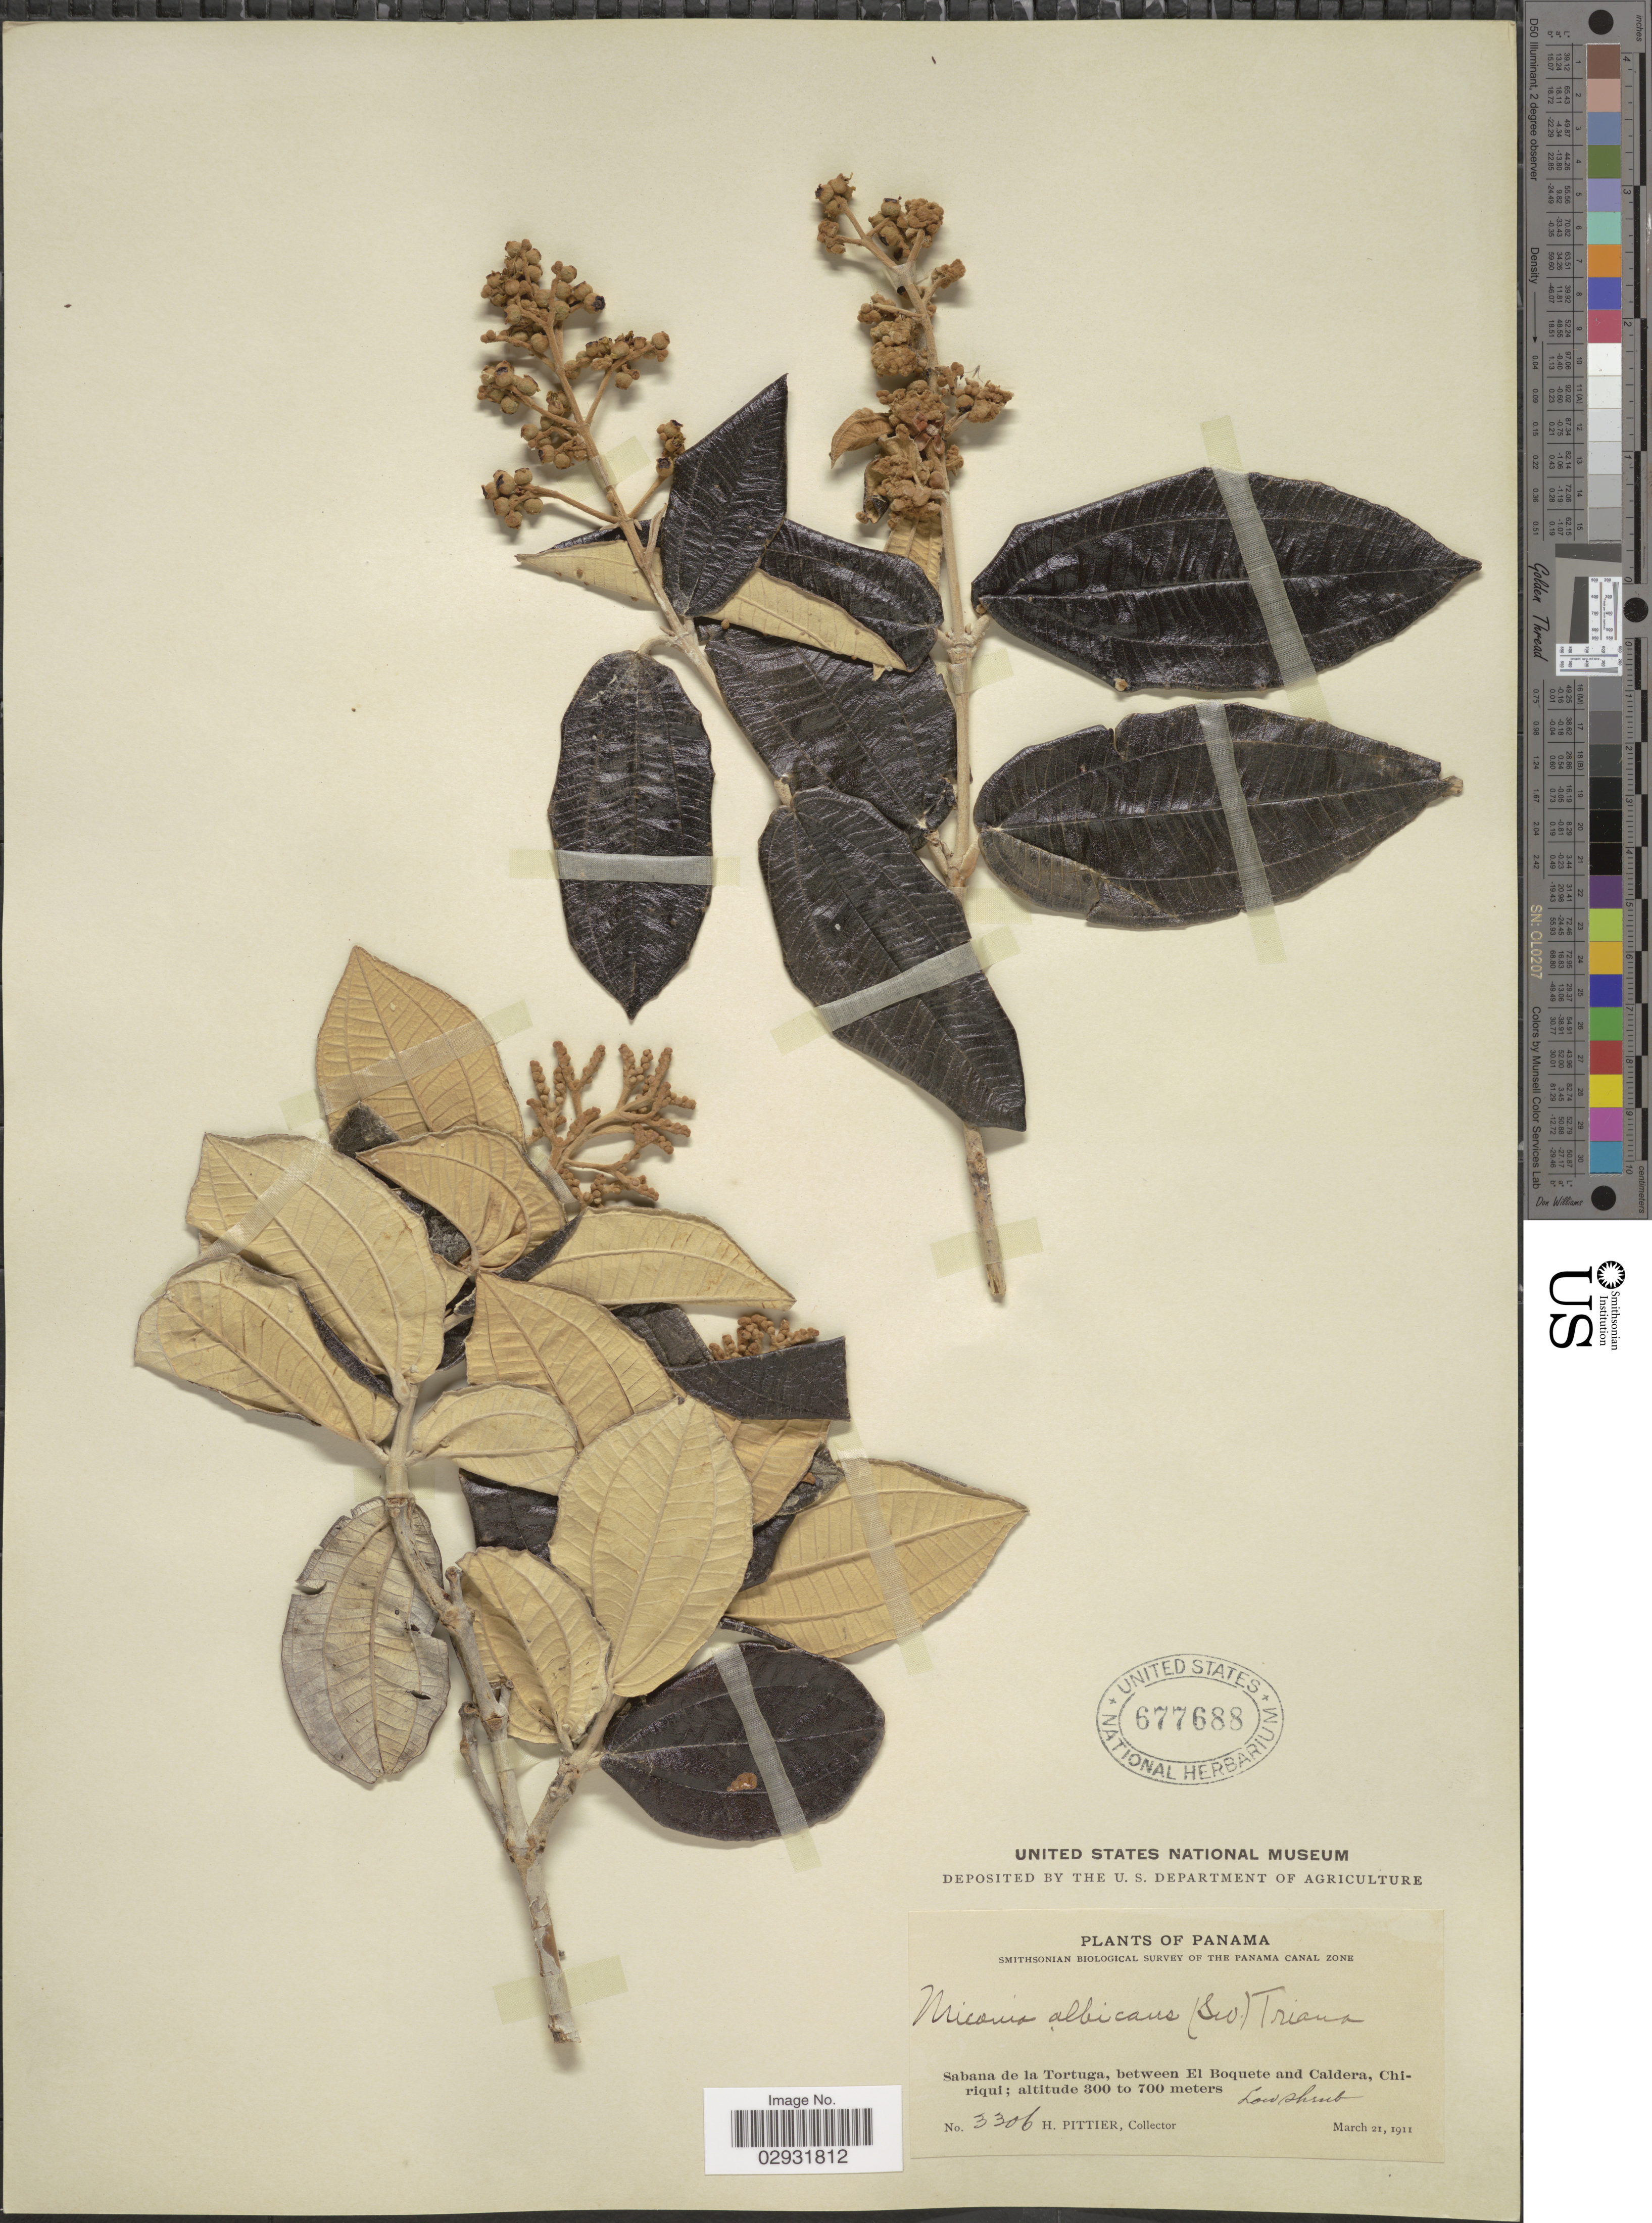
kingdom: Plantae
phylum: Tracheophyta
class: Magnoliopsida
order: Myrtales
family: Melastomataceae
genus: Miconia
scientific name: Miconia albicans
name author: (Sw.) Steud.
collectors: H. F. Pittier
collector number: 3306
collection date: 1911-03-21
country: Panama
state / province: Chiriqui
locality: Sabana de la Tortuga, between El Boquete and Caldera, Chiriqui.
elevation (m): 300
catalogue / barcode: US 677688